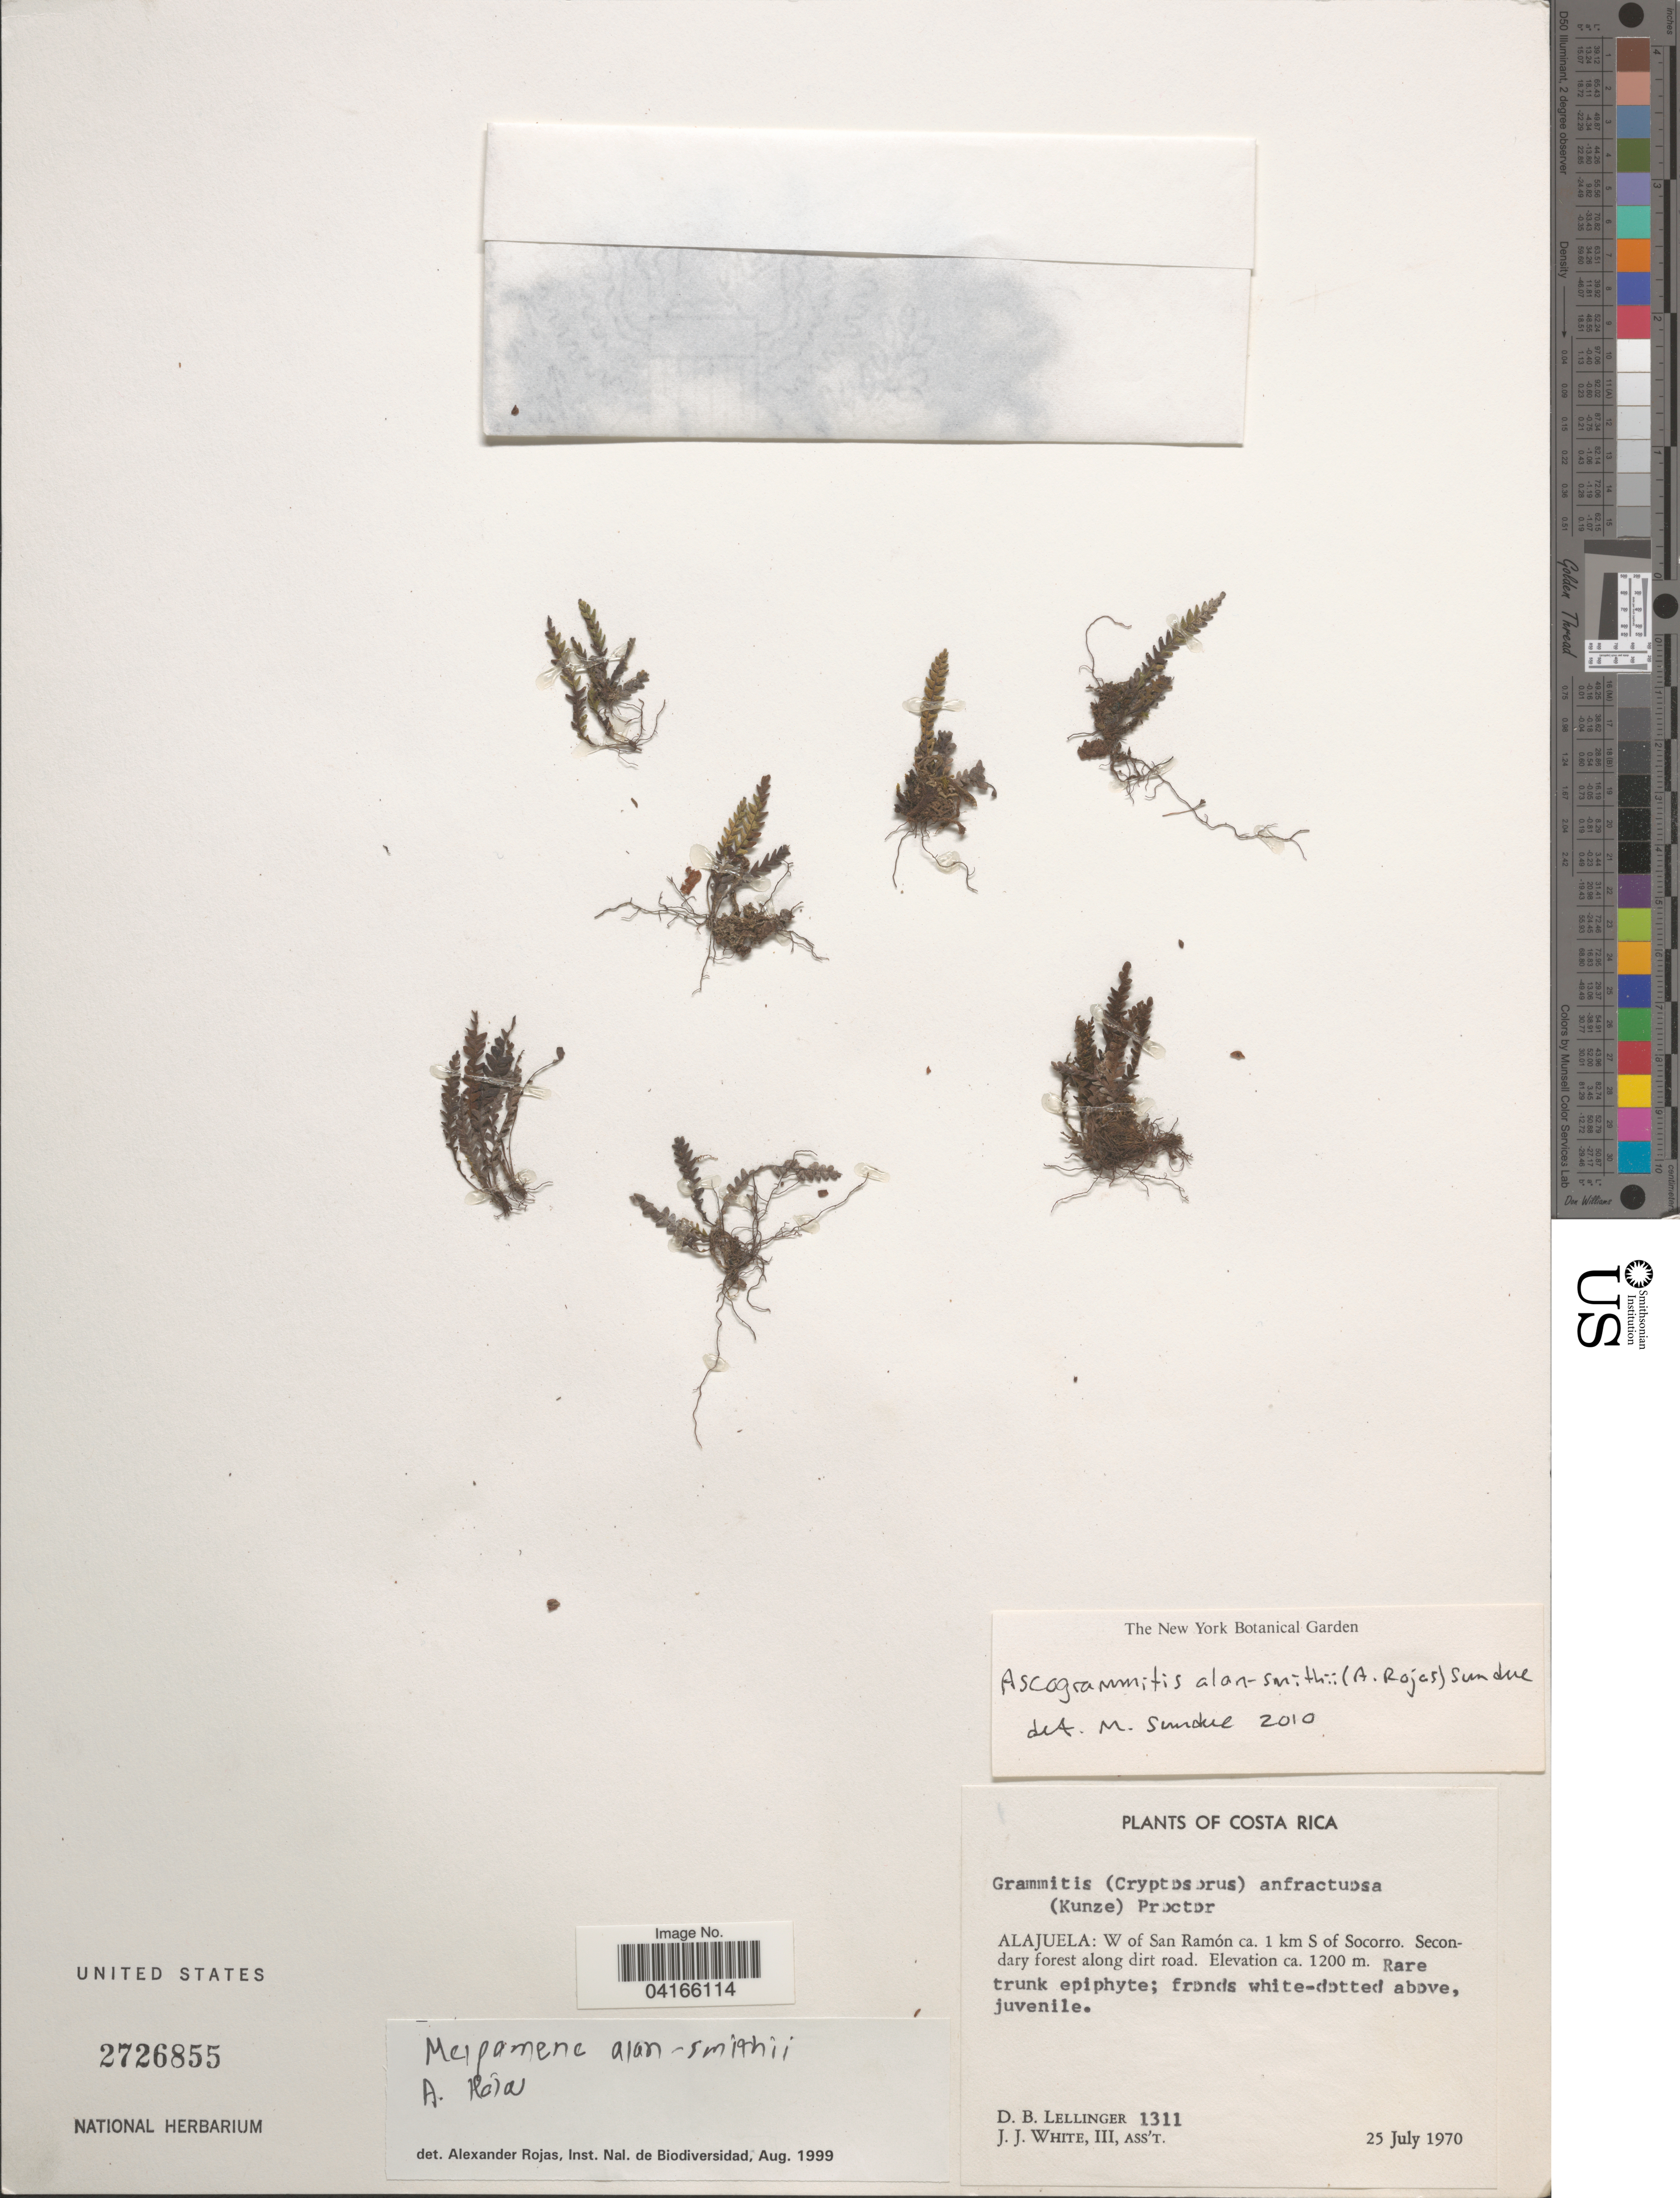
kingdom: Plantae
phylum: Tracheophyta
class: Polypodiopsida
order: Polypodiales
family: Polypodiaceae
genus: Ascogrammitis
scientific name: Ascogrammitis alan-smithii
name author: (A. Rojas) Sundue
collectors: D. B. Lellinger & J. J. White III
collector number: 1311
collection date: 1970-07-25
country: Costa Rica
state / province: Alajuela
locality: W of San Ramón ca. 1 km S of Socorro.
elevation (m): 1200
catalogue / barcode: US 2726855